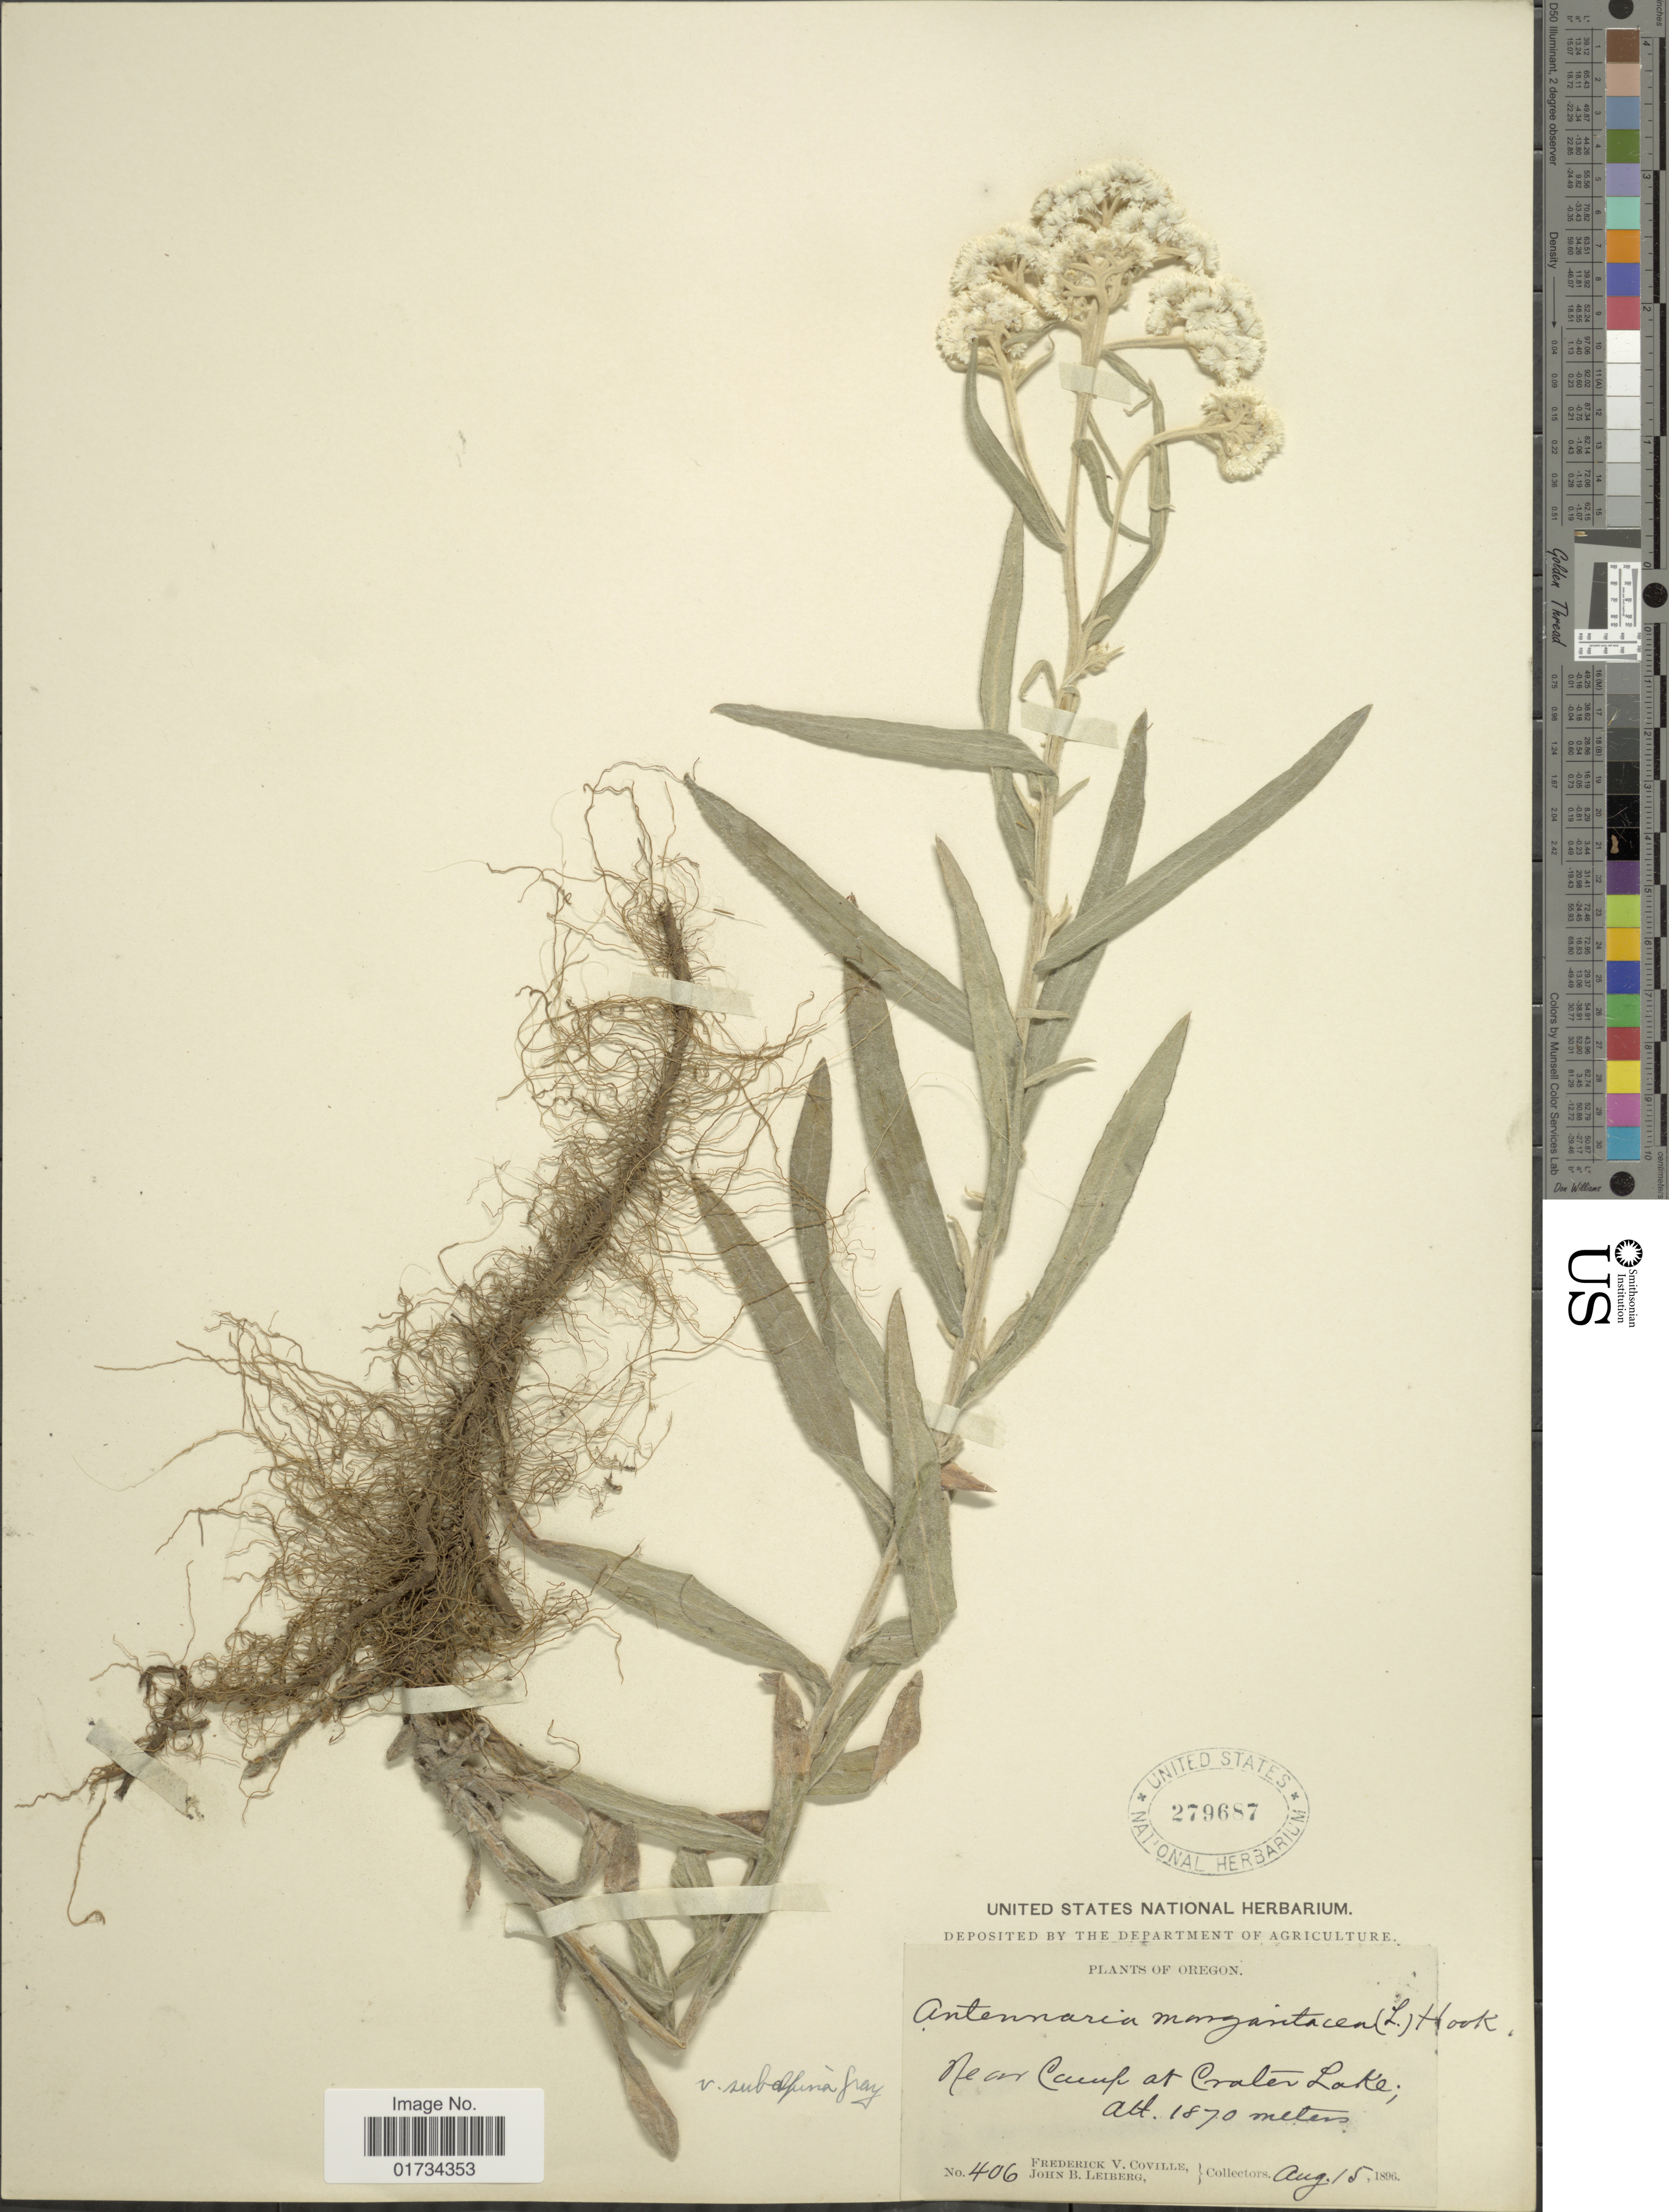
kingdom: Plantae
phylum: Tracheophyta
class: Magnoliopsida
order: Asterales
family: Asteraceae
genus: Anaphalis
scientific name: Anaphalis subalpina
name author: (A. Gray) Rydb.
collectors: F. V. Coville & J. B. Leiberg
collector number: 406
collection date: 1896-08-15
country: United States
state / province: Oregon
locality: Oregon. Near Camp at Crater Lake.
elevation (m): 1870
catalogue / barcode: US 279687